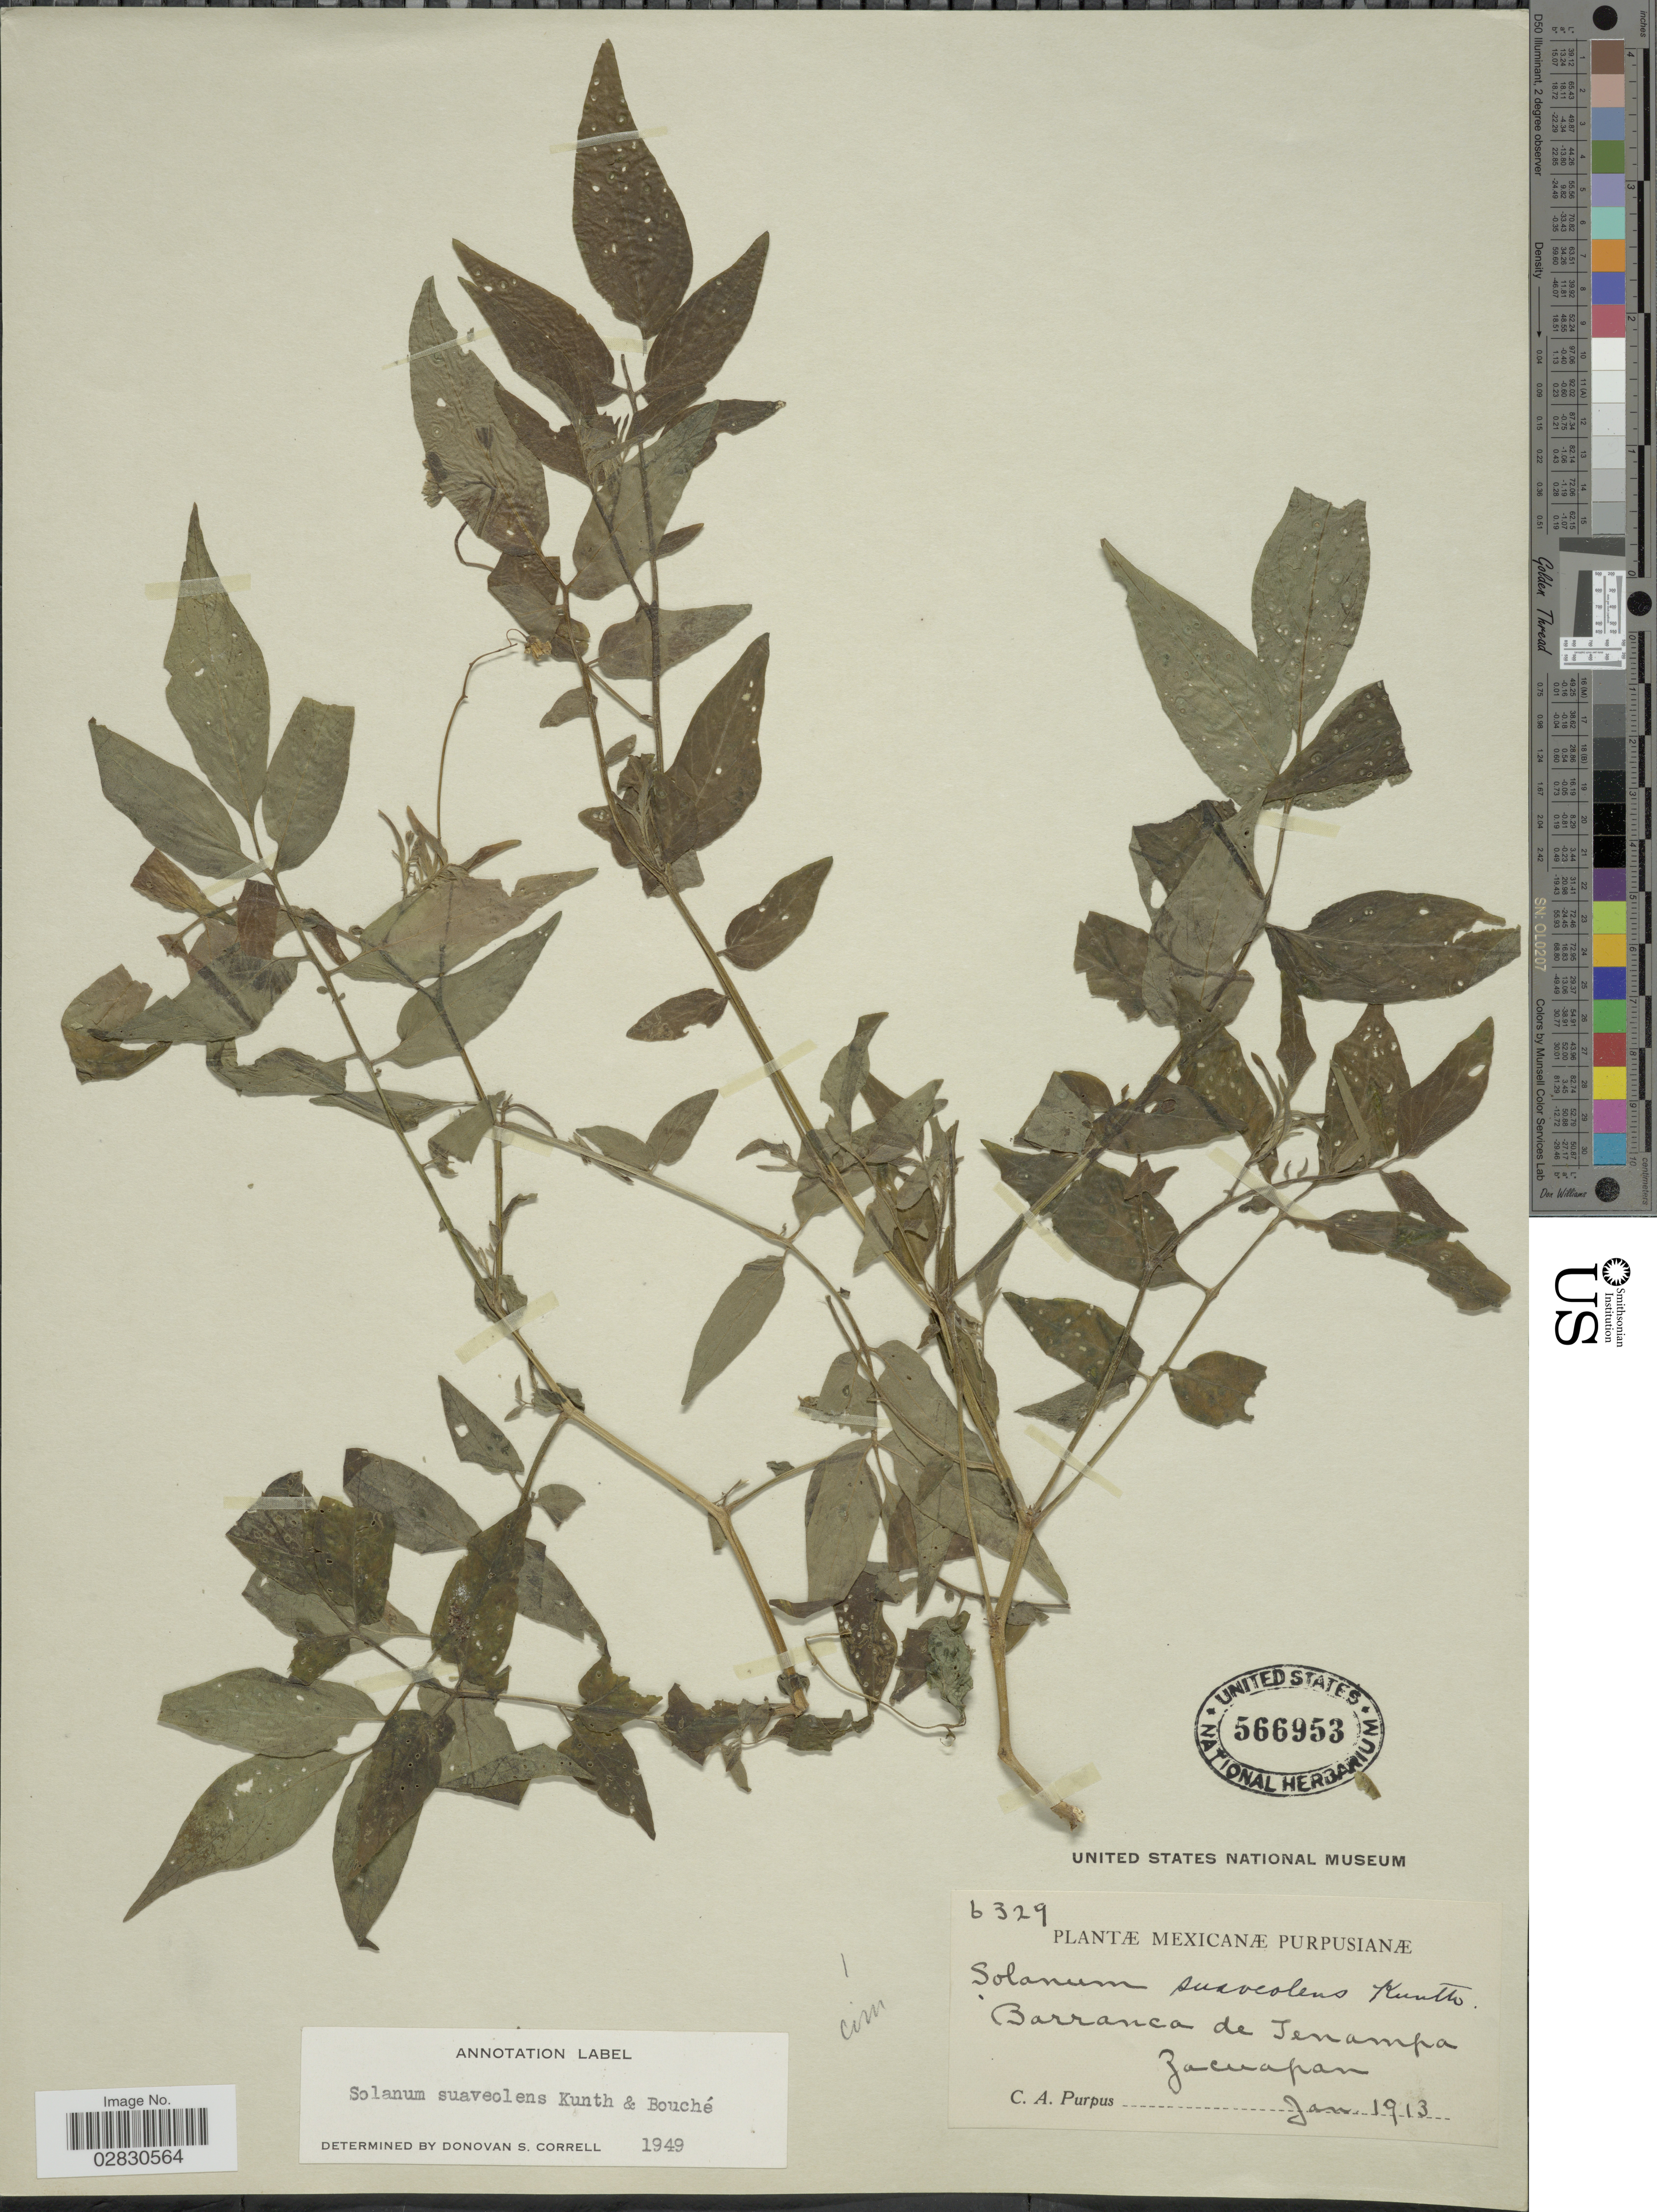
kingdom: Plantae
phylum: Tracheophyta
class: Magnoliopsida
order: Solanales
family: Solanaceae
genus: Solanum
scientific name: Solanum suaveolens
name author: Kunth & C.D. Bouché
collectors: C. A. Purpus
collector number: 6329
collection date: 1913-01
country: Mexico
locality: Barranca de Tenampa, Zacuapan.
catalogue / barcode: US 566953